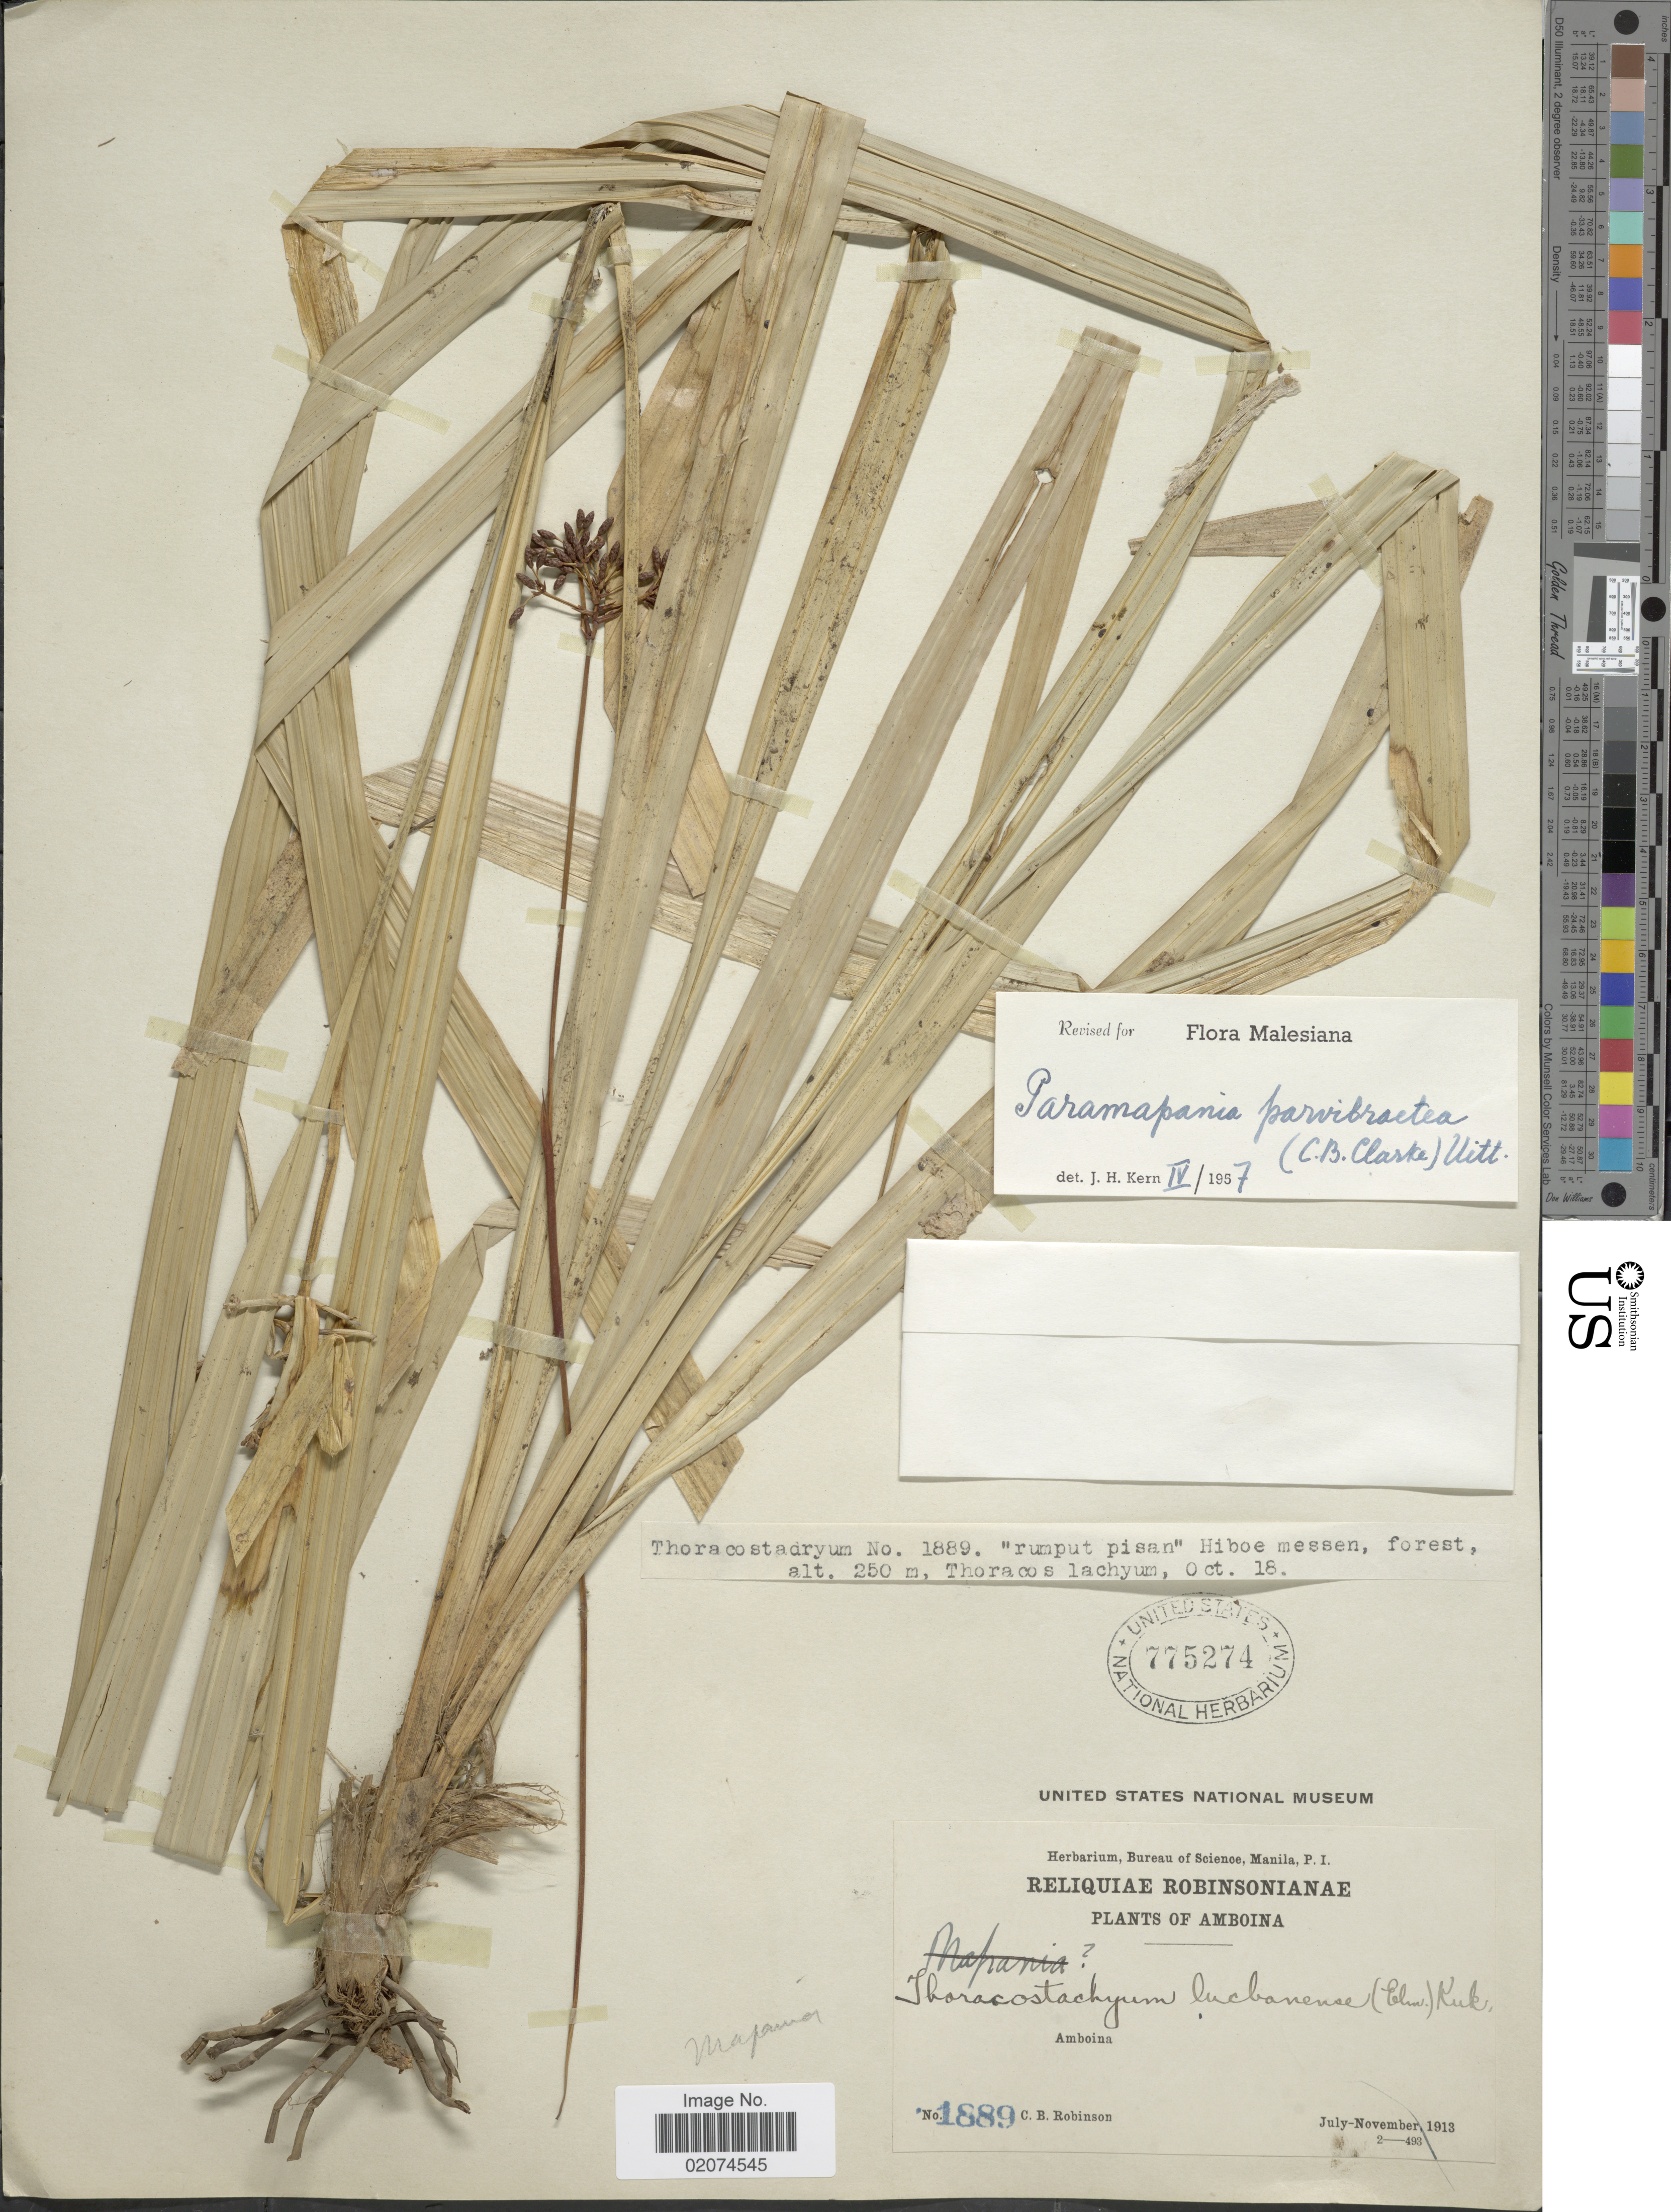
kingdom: Plantae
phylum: Tracheophyta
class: Liliopsida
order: Poales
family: Cyperaceae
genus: Paramapania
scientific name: Paramapania parvibractea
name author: (C.B. Clarke) Uittien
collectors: C. Robinson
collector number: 1889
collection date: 1913-10-18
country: Indonesia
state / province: Maluku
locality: Amboina.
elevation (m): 250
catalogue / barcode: US 775274